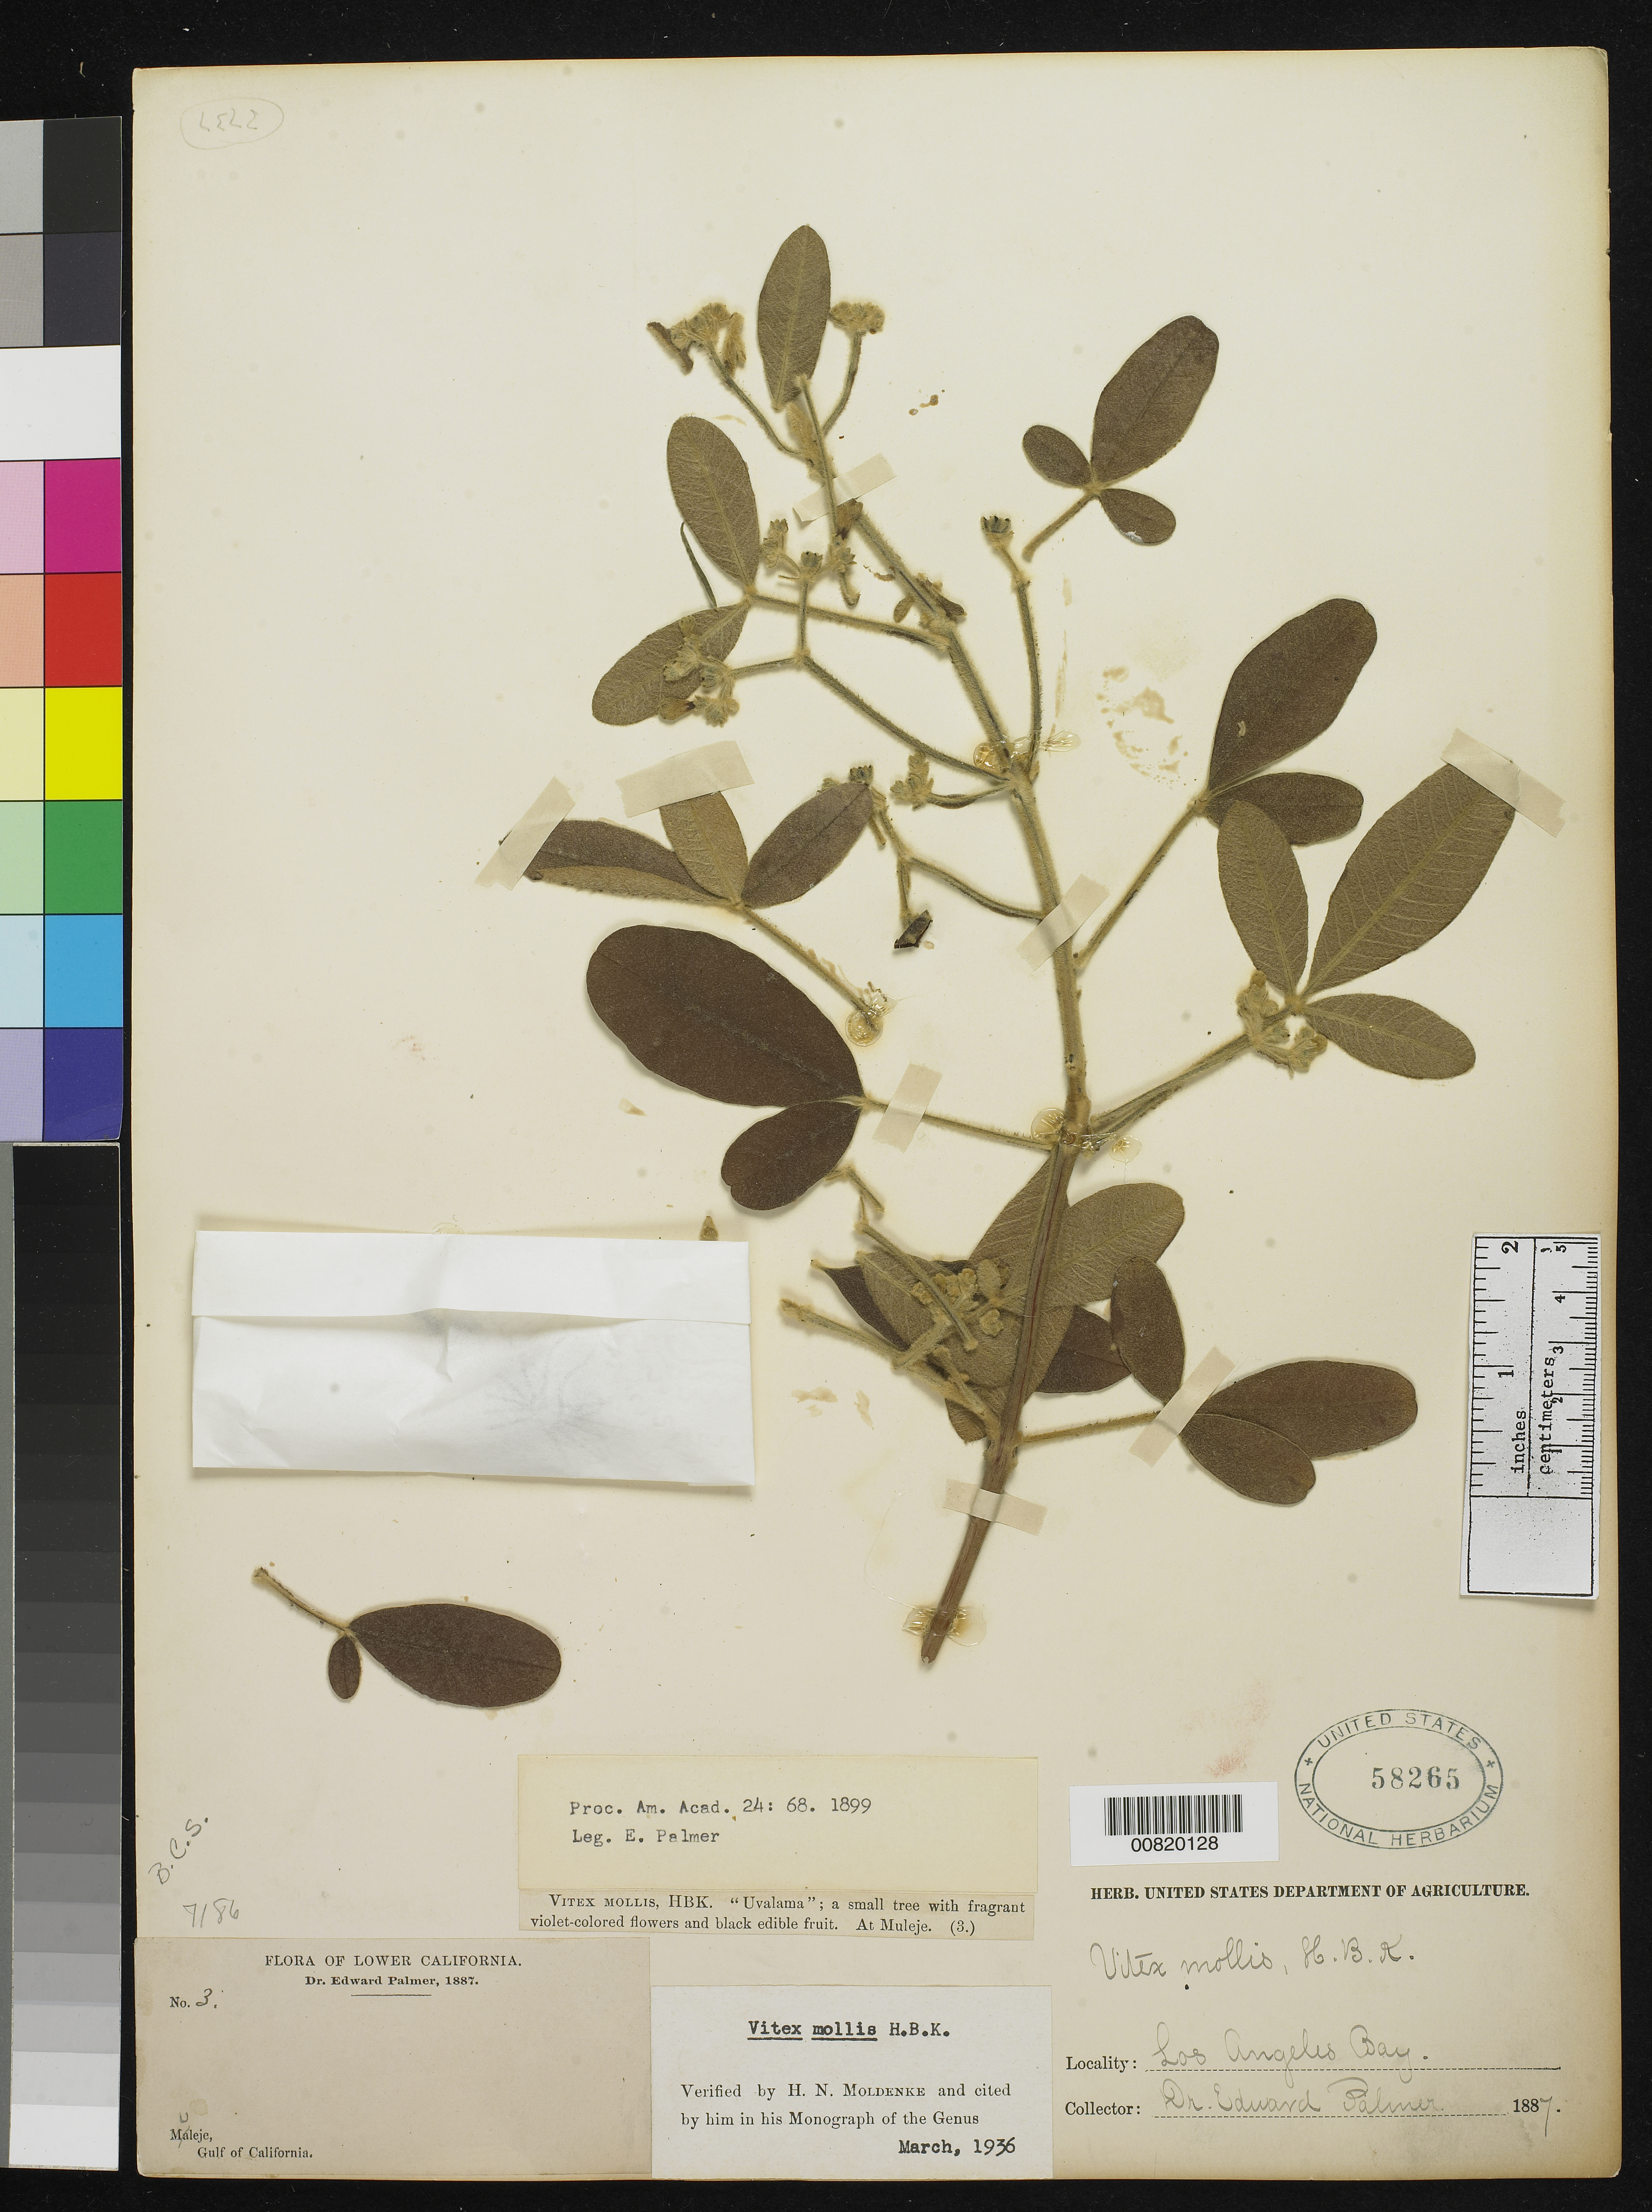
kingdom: Plantae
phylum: Tracheophyta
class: Magnoliopsida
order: Lamiales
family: Lamiaceae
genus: Vitex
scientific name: Vitex mollis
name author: Kunth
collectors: E. Palmer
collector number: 3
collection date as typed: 1887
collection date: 1887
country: Mexico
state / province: Baja California Sur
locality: Muleje, Baja California Sur.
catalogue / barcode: US 58265